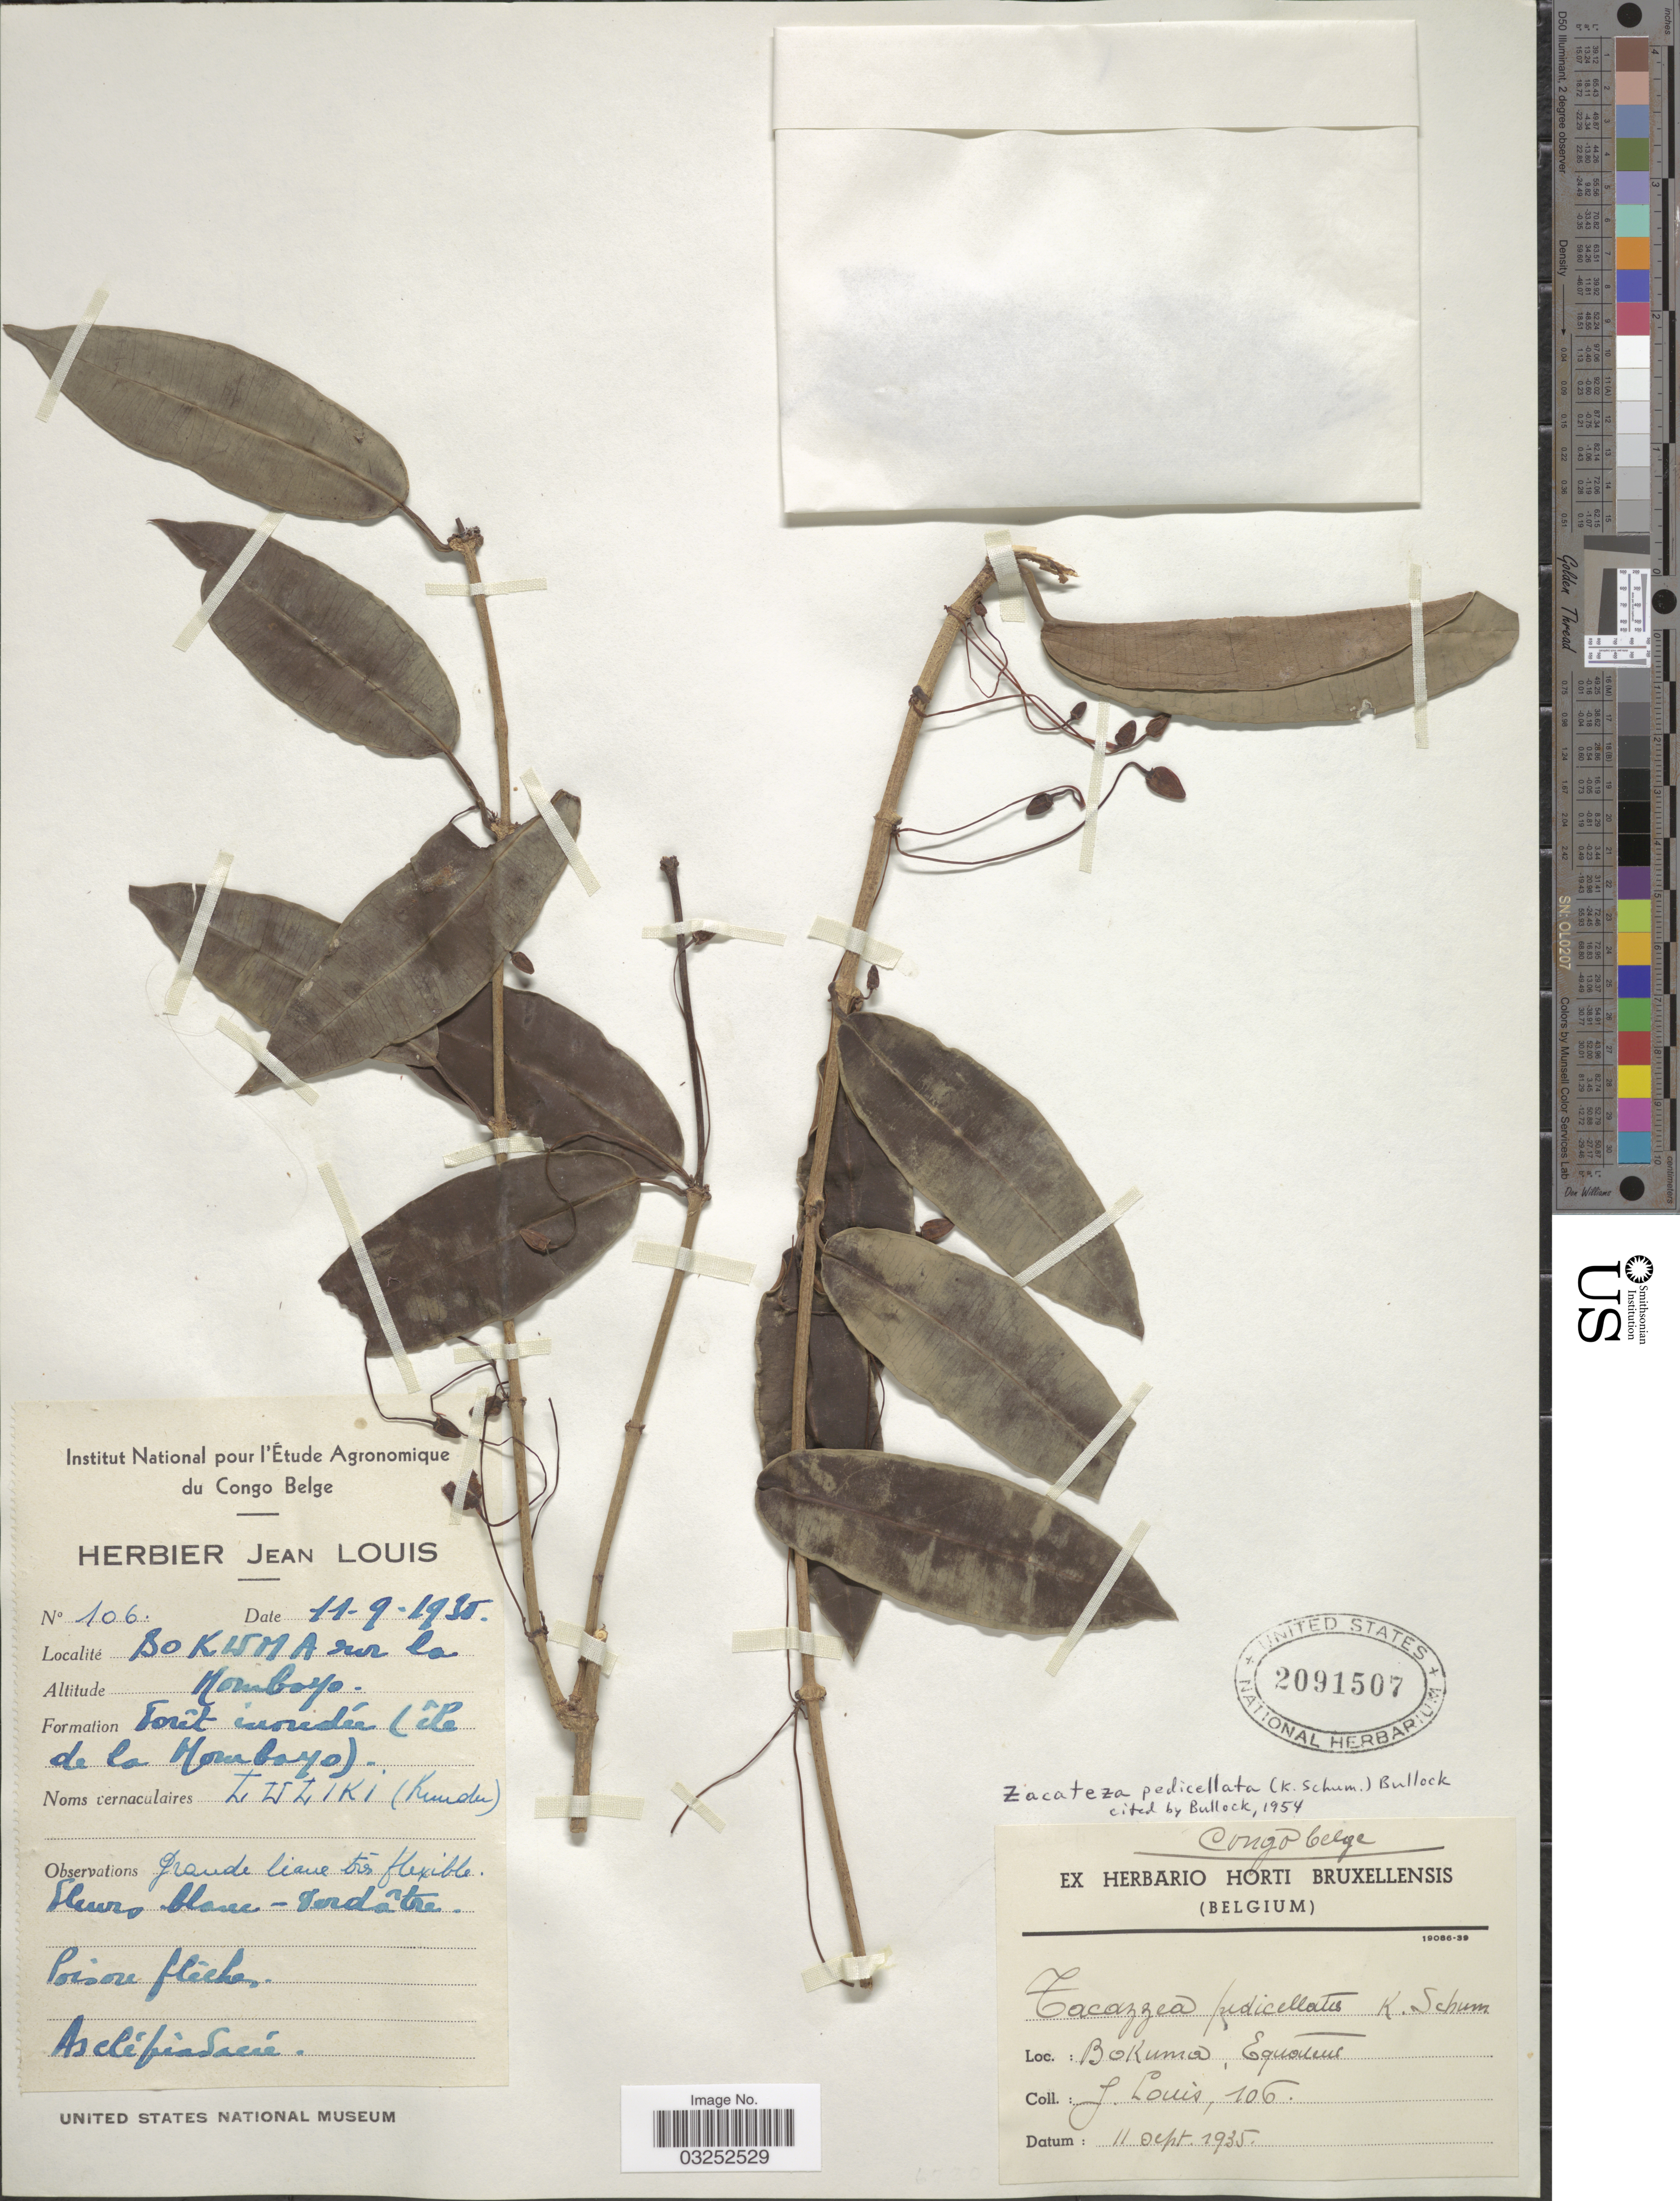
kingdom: Plantae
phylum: Tracheophyta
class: Magnoliopsida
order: Gentianales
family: Apocynaceae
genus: Zacateza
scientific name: Zacateza pedicellata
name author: (K. Schum.) Bullock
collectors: J. Louis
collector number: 106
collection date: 1935-09-11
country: Congo, Democratic Republic of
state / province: Equateur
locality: Congo Belge. Bokuma, sur la Momboyo. Forêt inondée (île de la Momboyo).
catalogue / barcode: US 2091507